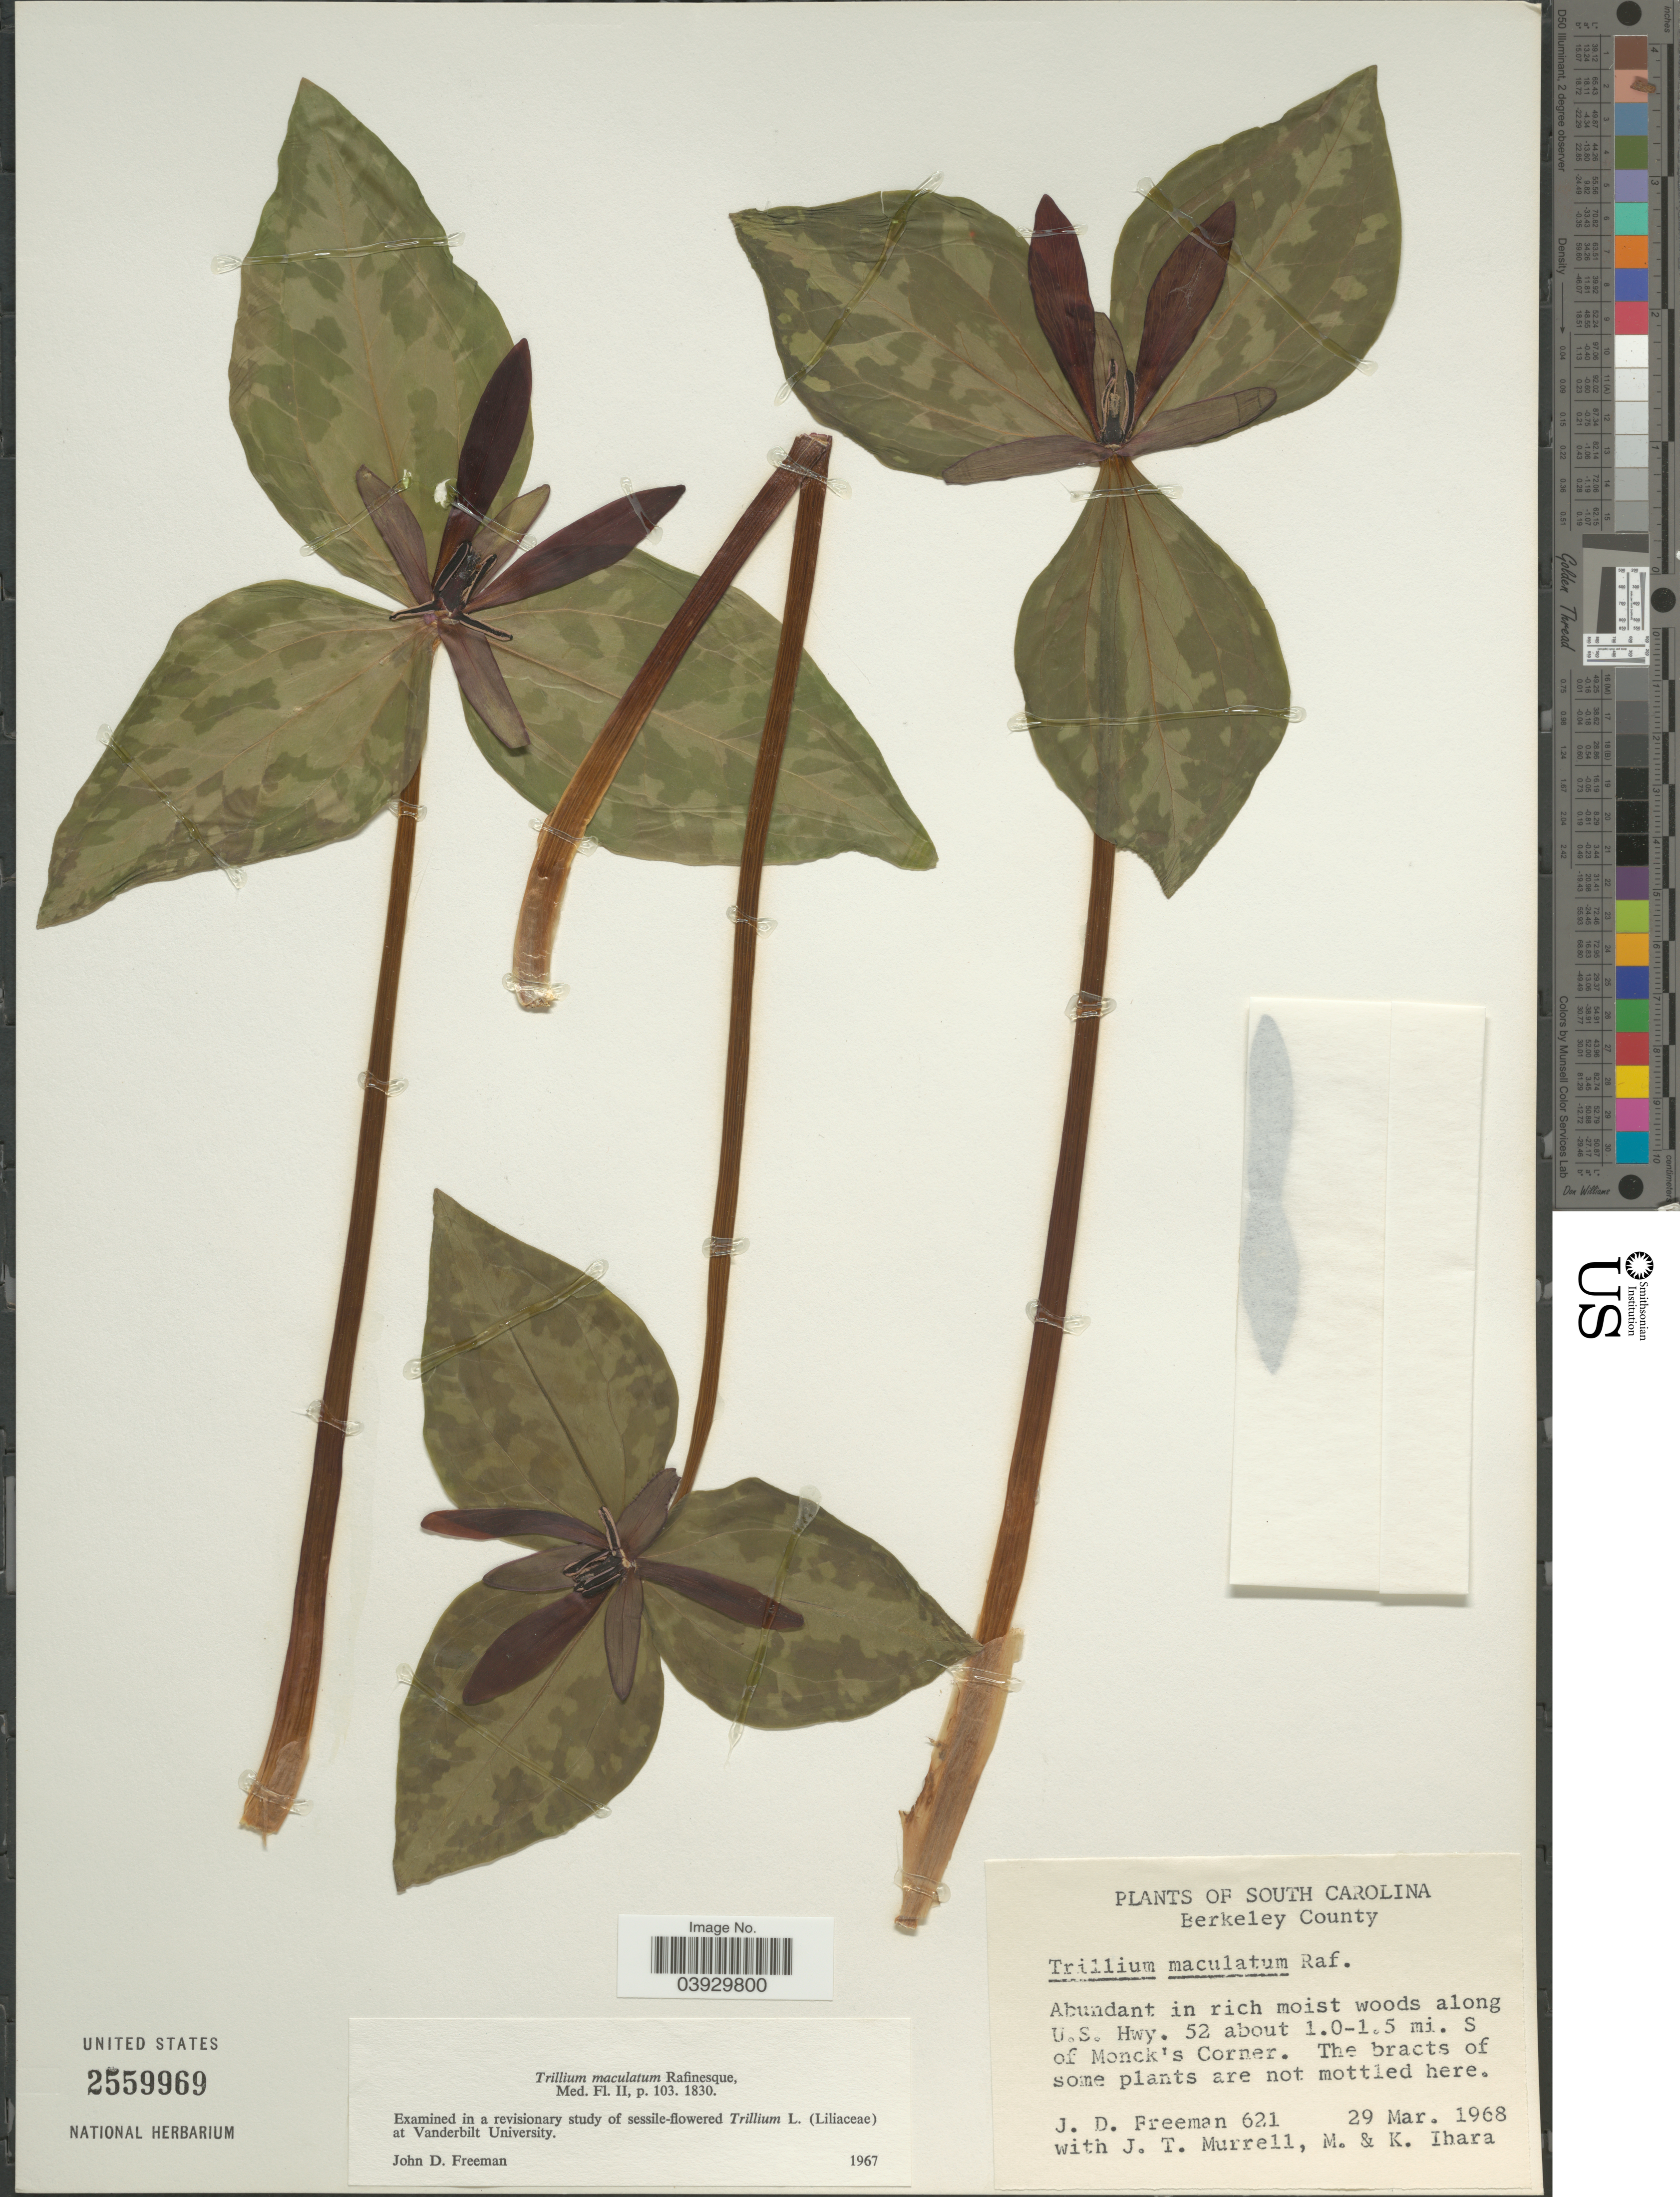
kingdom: Plantae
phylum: Tracheophyta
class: Liliopsida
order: Liliales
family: Melanthiaceae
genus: Trillium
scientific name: Trillium maculatum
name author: Raf.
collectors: J. Freeman, J. Murrell, M. Ihara & K. Ihara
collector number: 621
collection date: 1968-03-29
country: United States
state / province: South Carolina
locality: Berkeley County. Along U.S. Hwy. 52 about 1.0-1.5 mi. S of Monck's Corner.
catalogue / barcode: US 2559969